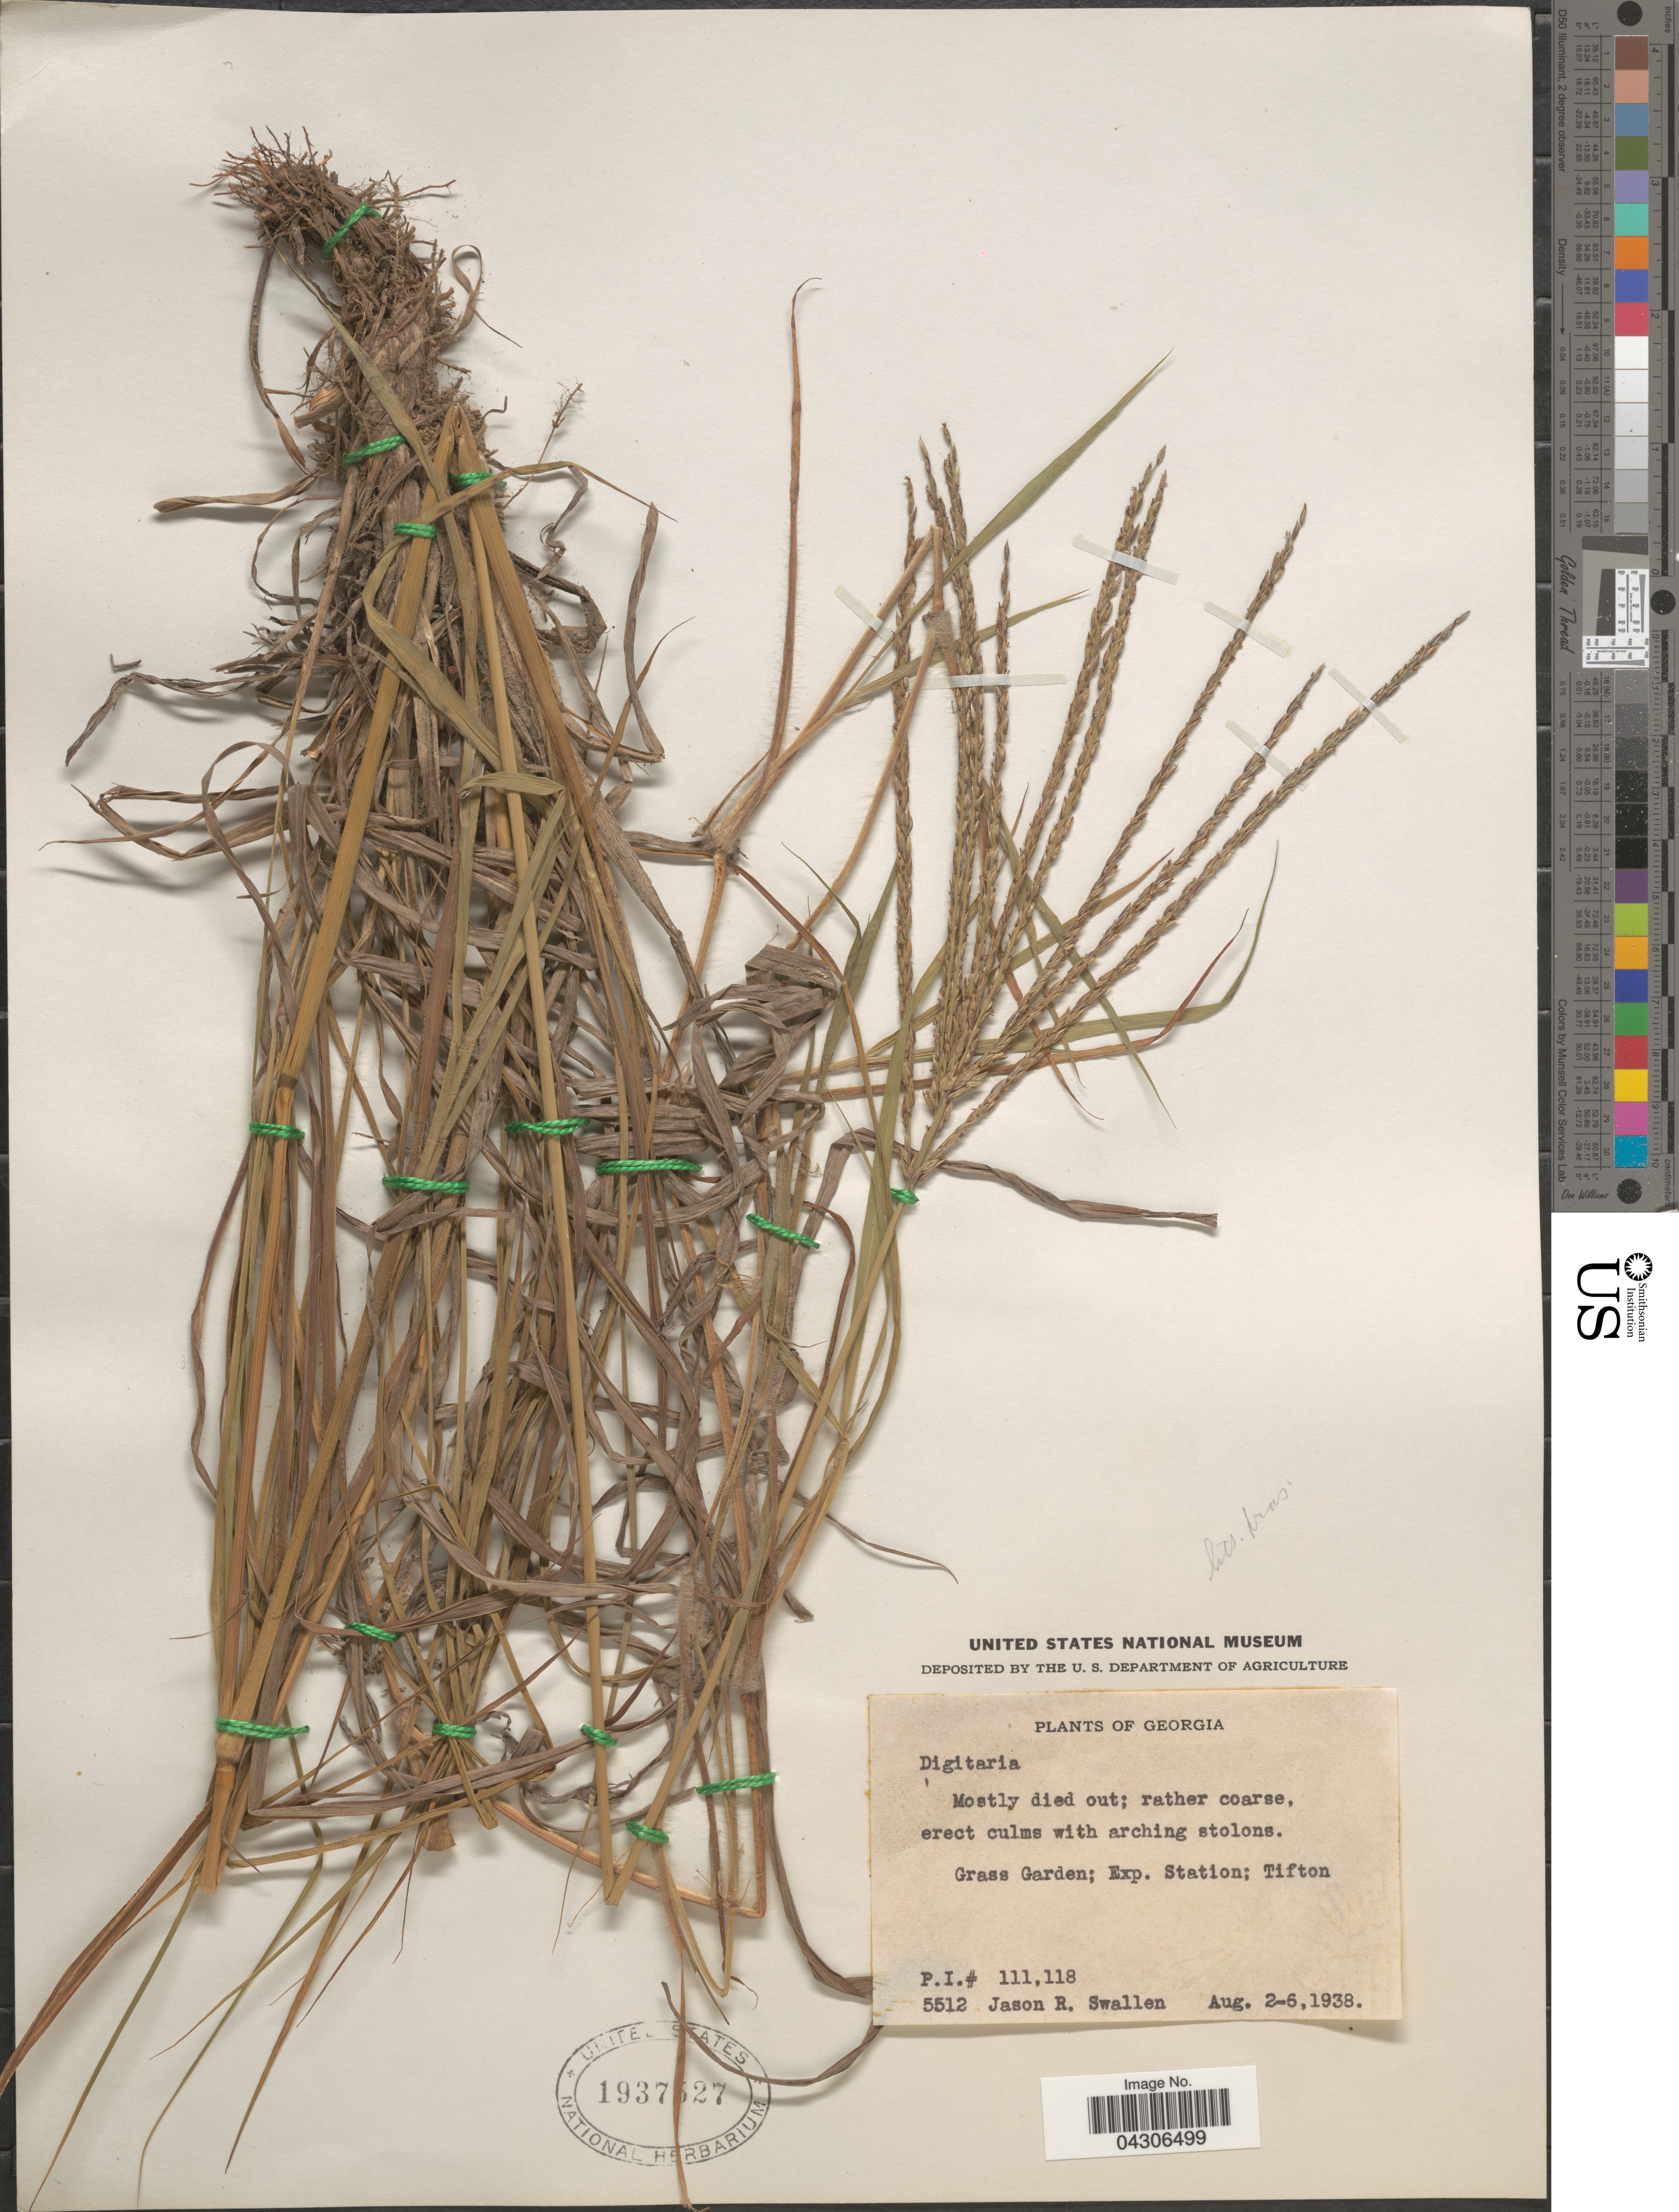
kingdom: Plantae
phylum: Tracheophyta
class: Liliopsida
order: Poales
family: Poaceae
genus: Digitaria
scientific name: Digitaria sp.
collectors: J. R. Swallen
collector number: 5512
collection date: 1938-08-02/1938-08-06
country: United States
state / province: Georgia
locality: Grass Garden; Exp. Station; Tifton.